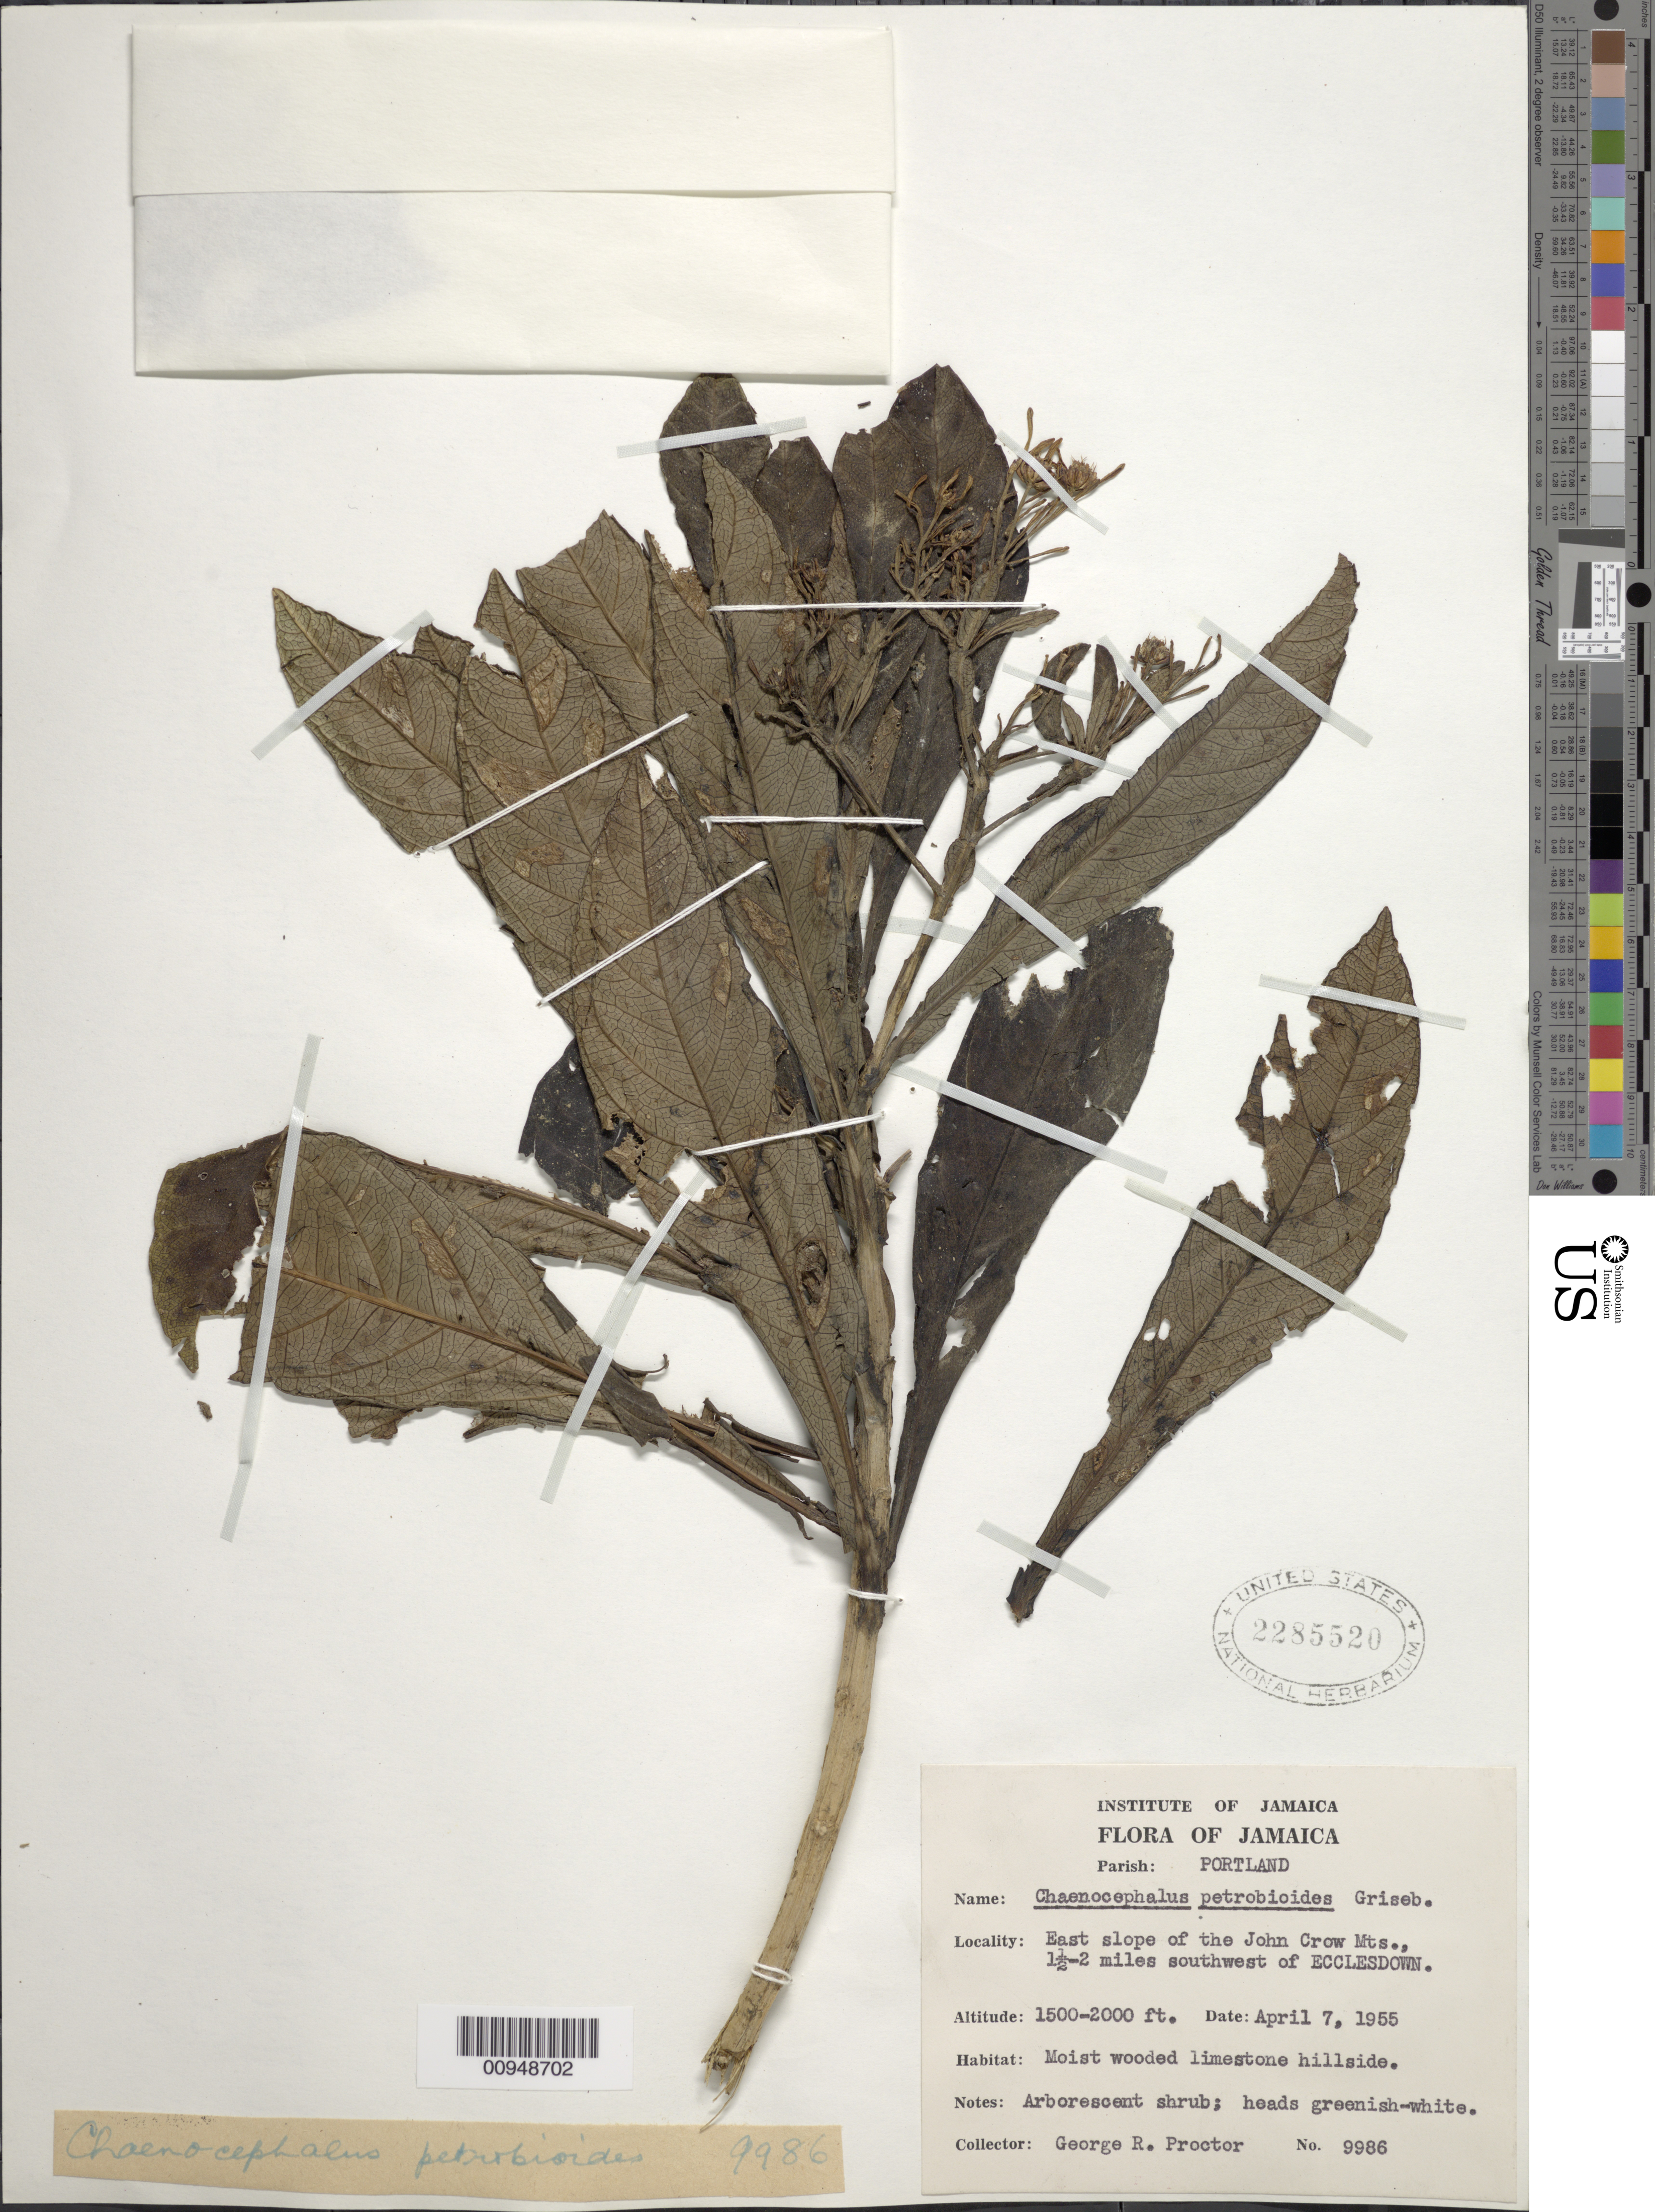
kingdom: Plantae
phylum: Tracheophyta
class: Magnoliopsida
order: Asterales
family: Asteraceae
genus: Verbesina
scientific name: Verbesina petrobioides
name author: Griseb.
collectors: G. R. Proctor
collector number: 9986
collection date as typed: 07 Apr 1955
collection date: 1955-04-07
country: Jamaica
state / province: Portland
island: Jamaica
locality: East slope of the John Crow Mts., 1.5 - 2 miles SW of Ecclesdown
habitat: Moist wooded limestone hillside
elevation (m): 457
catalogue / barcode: US 2285520